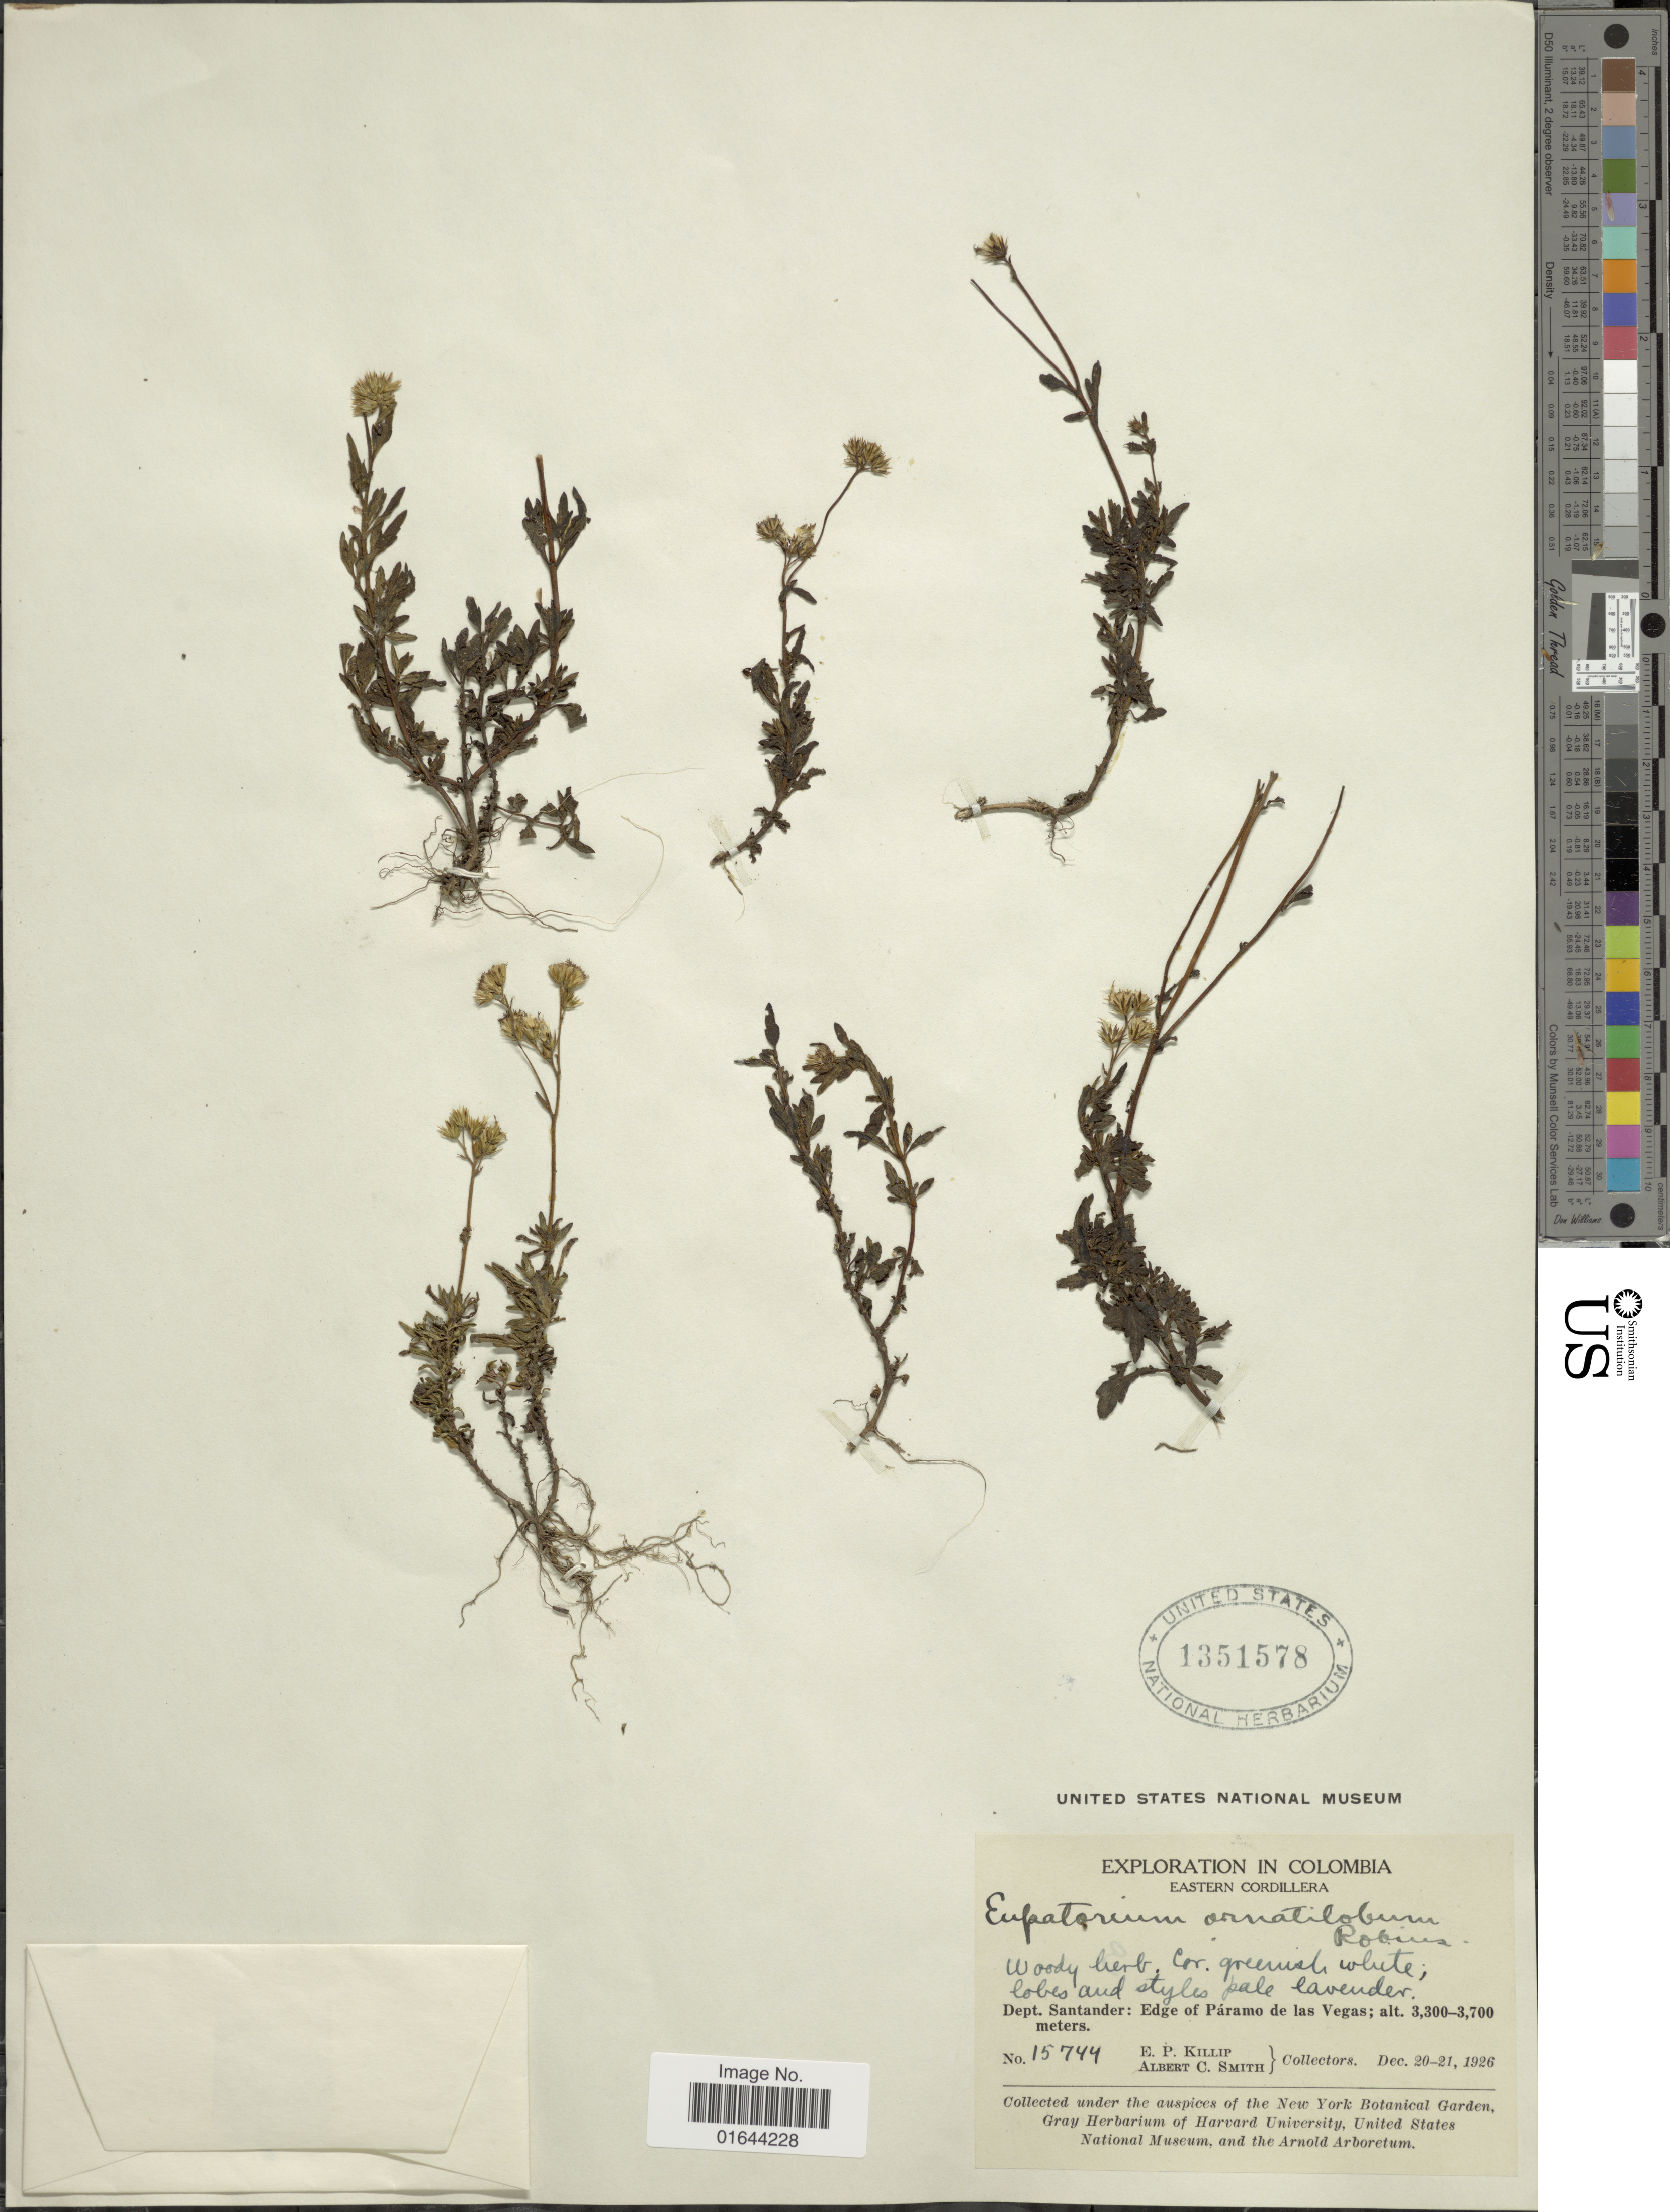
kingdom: Plantae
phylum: Tracheophyta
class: Magnoliopsida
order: Asterales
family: Asteraceae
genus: Lourteigia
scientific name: Lourteigia ornatiloba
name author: (B.L. Rob.) R.M. King & H. Rob.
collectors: E. P. Killip & A. C. Smith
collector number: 15744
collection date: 1926-12-20/1926-12-21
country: Colombia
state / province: Santander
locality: Eastern Cordillera,Dept. Santander: Edge of Paramo de las Vegas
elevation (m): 3300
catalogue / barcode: US 1351578